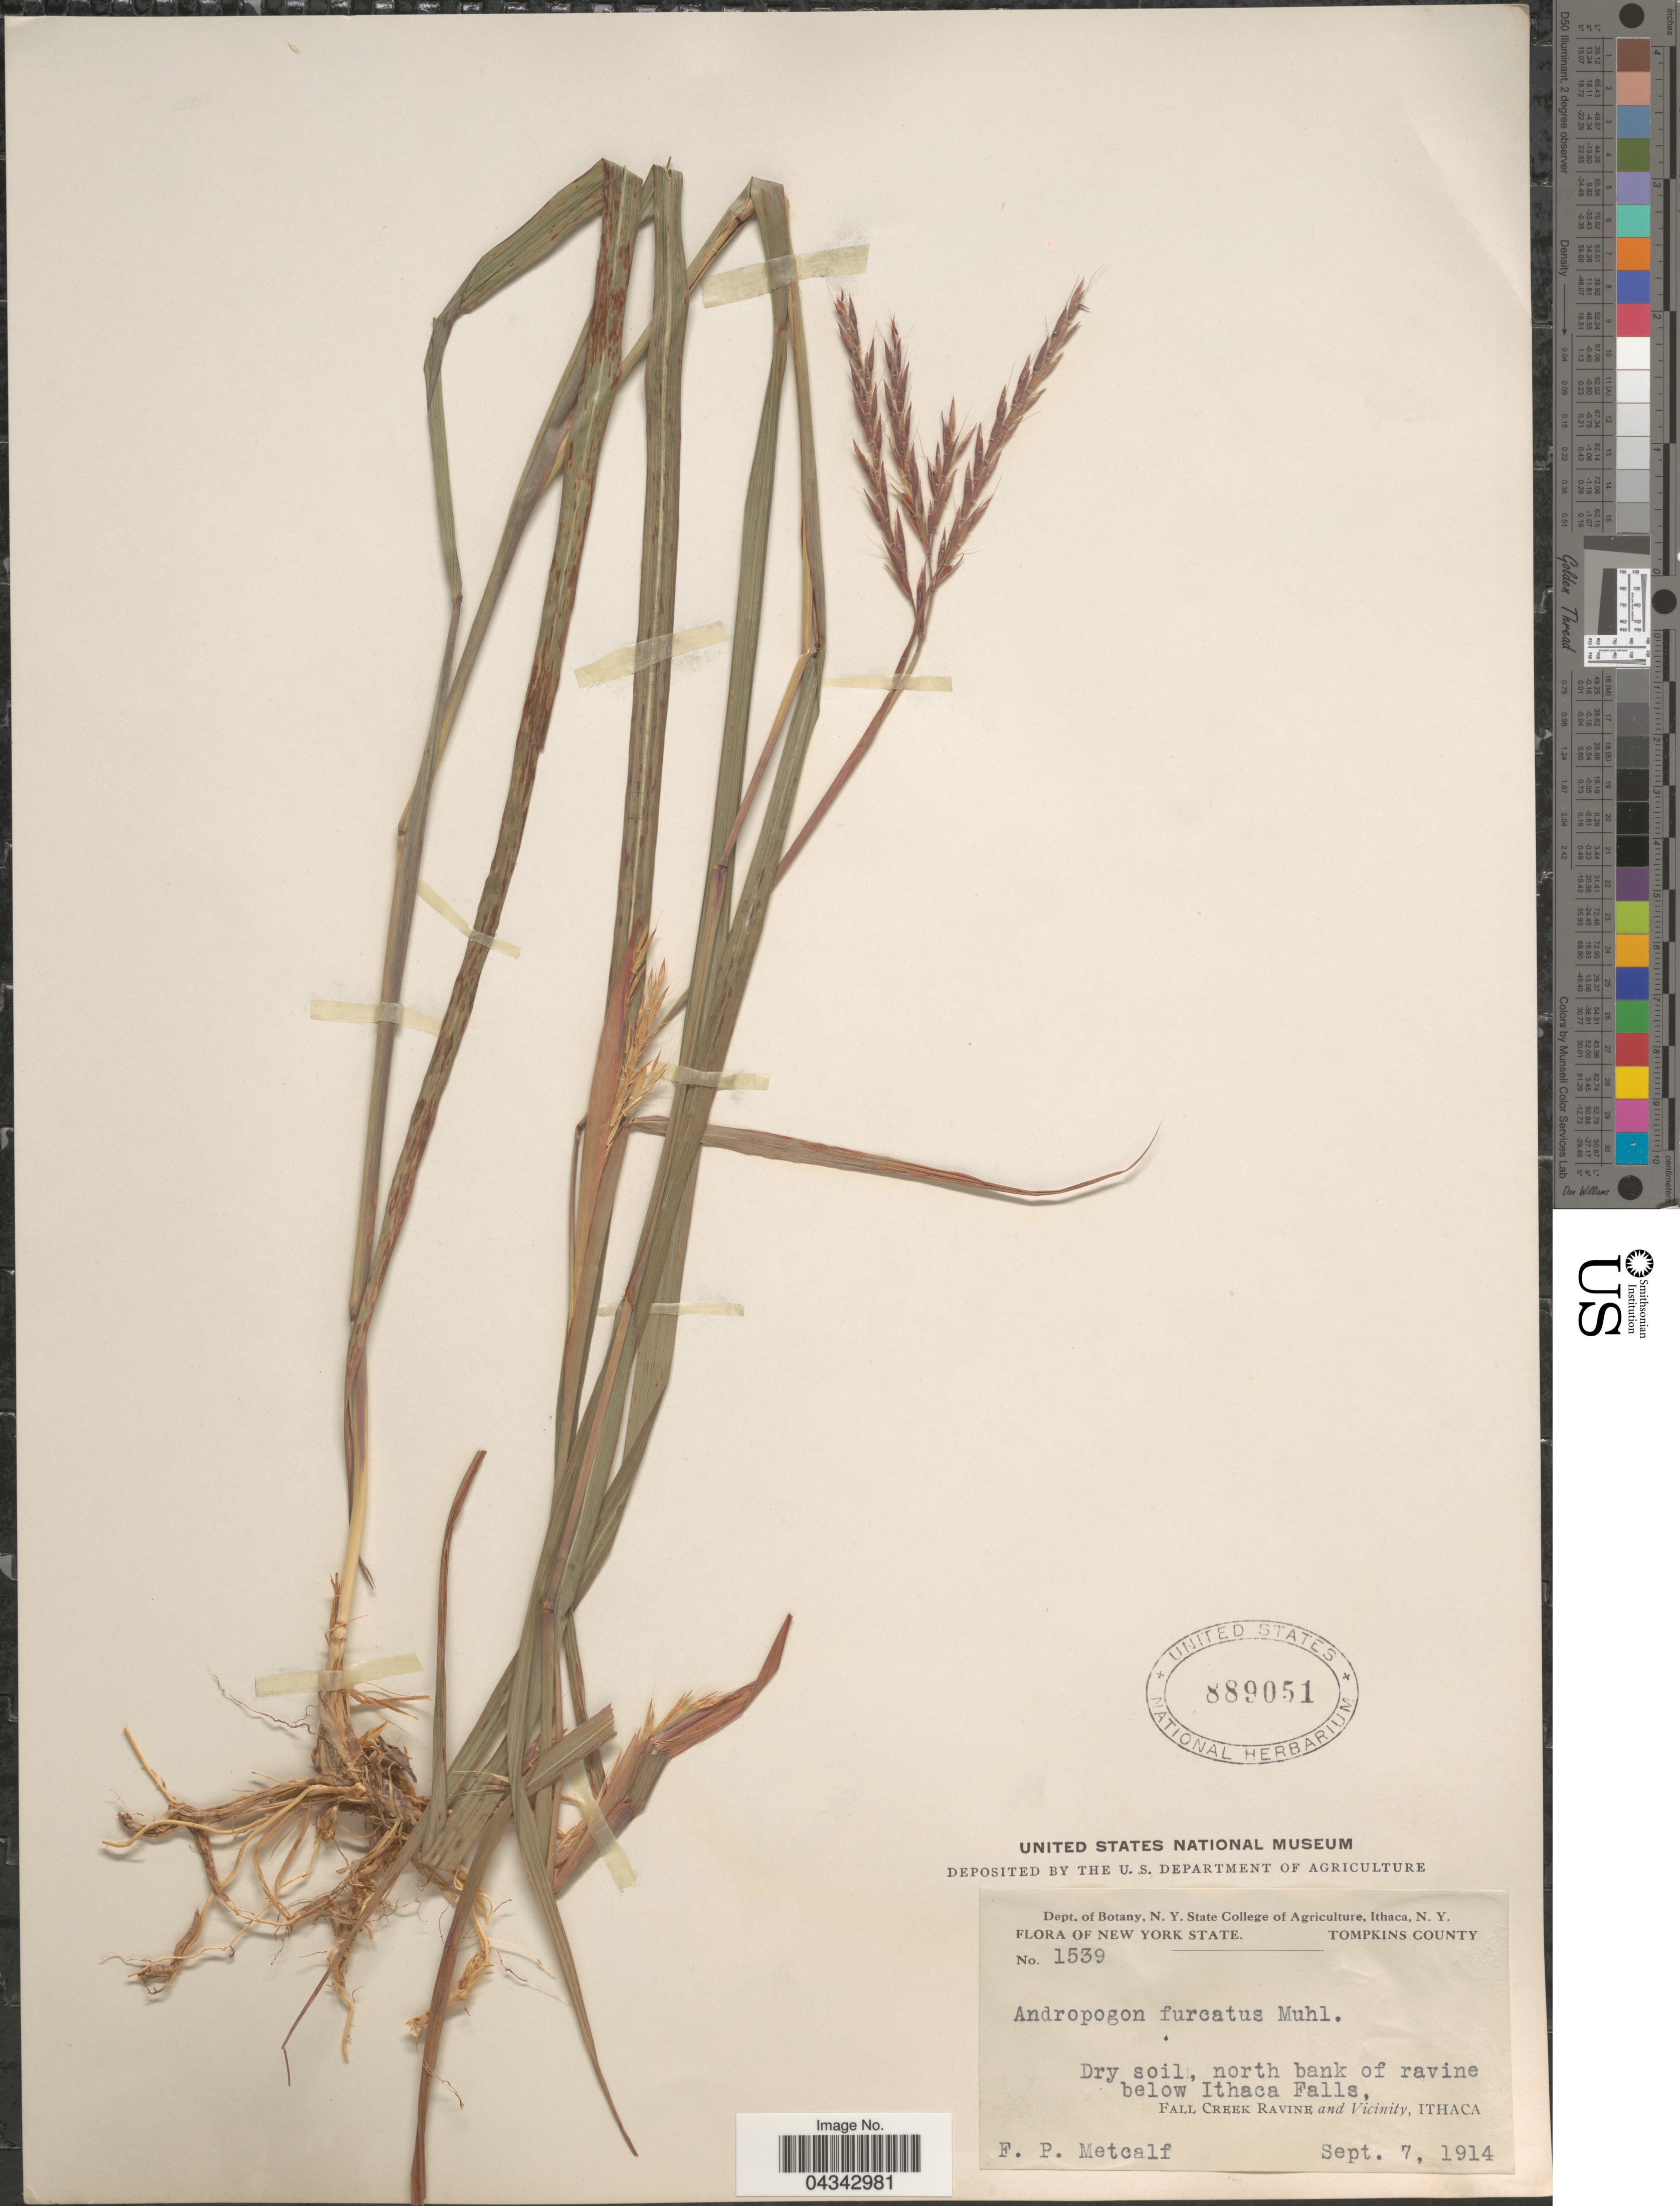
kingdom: Plantae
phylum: Tracheophyta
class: Liliopsida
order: Poales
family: Poaceae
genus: Andropogon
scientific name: Andropogon gerardii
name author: Vitman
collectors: F. Metcalf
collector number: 1539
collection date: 1914-09-07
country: United States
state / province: New York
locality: Tompkins County. Dry soil, north bank of ravine below Ithaca Falls, Fall Creek Ravine and Vicinity, Ithaca.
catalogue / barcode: US 889051